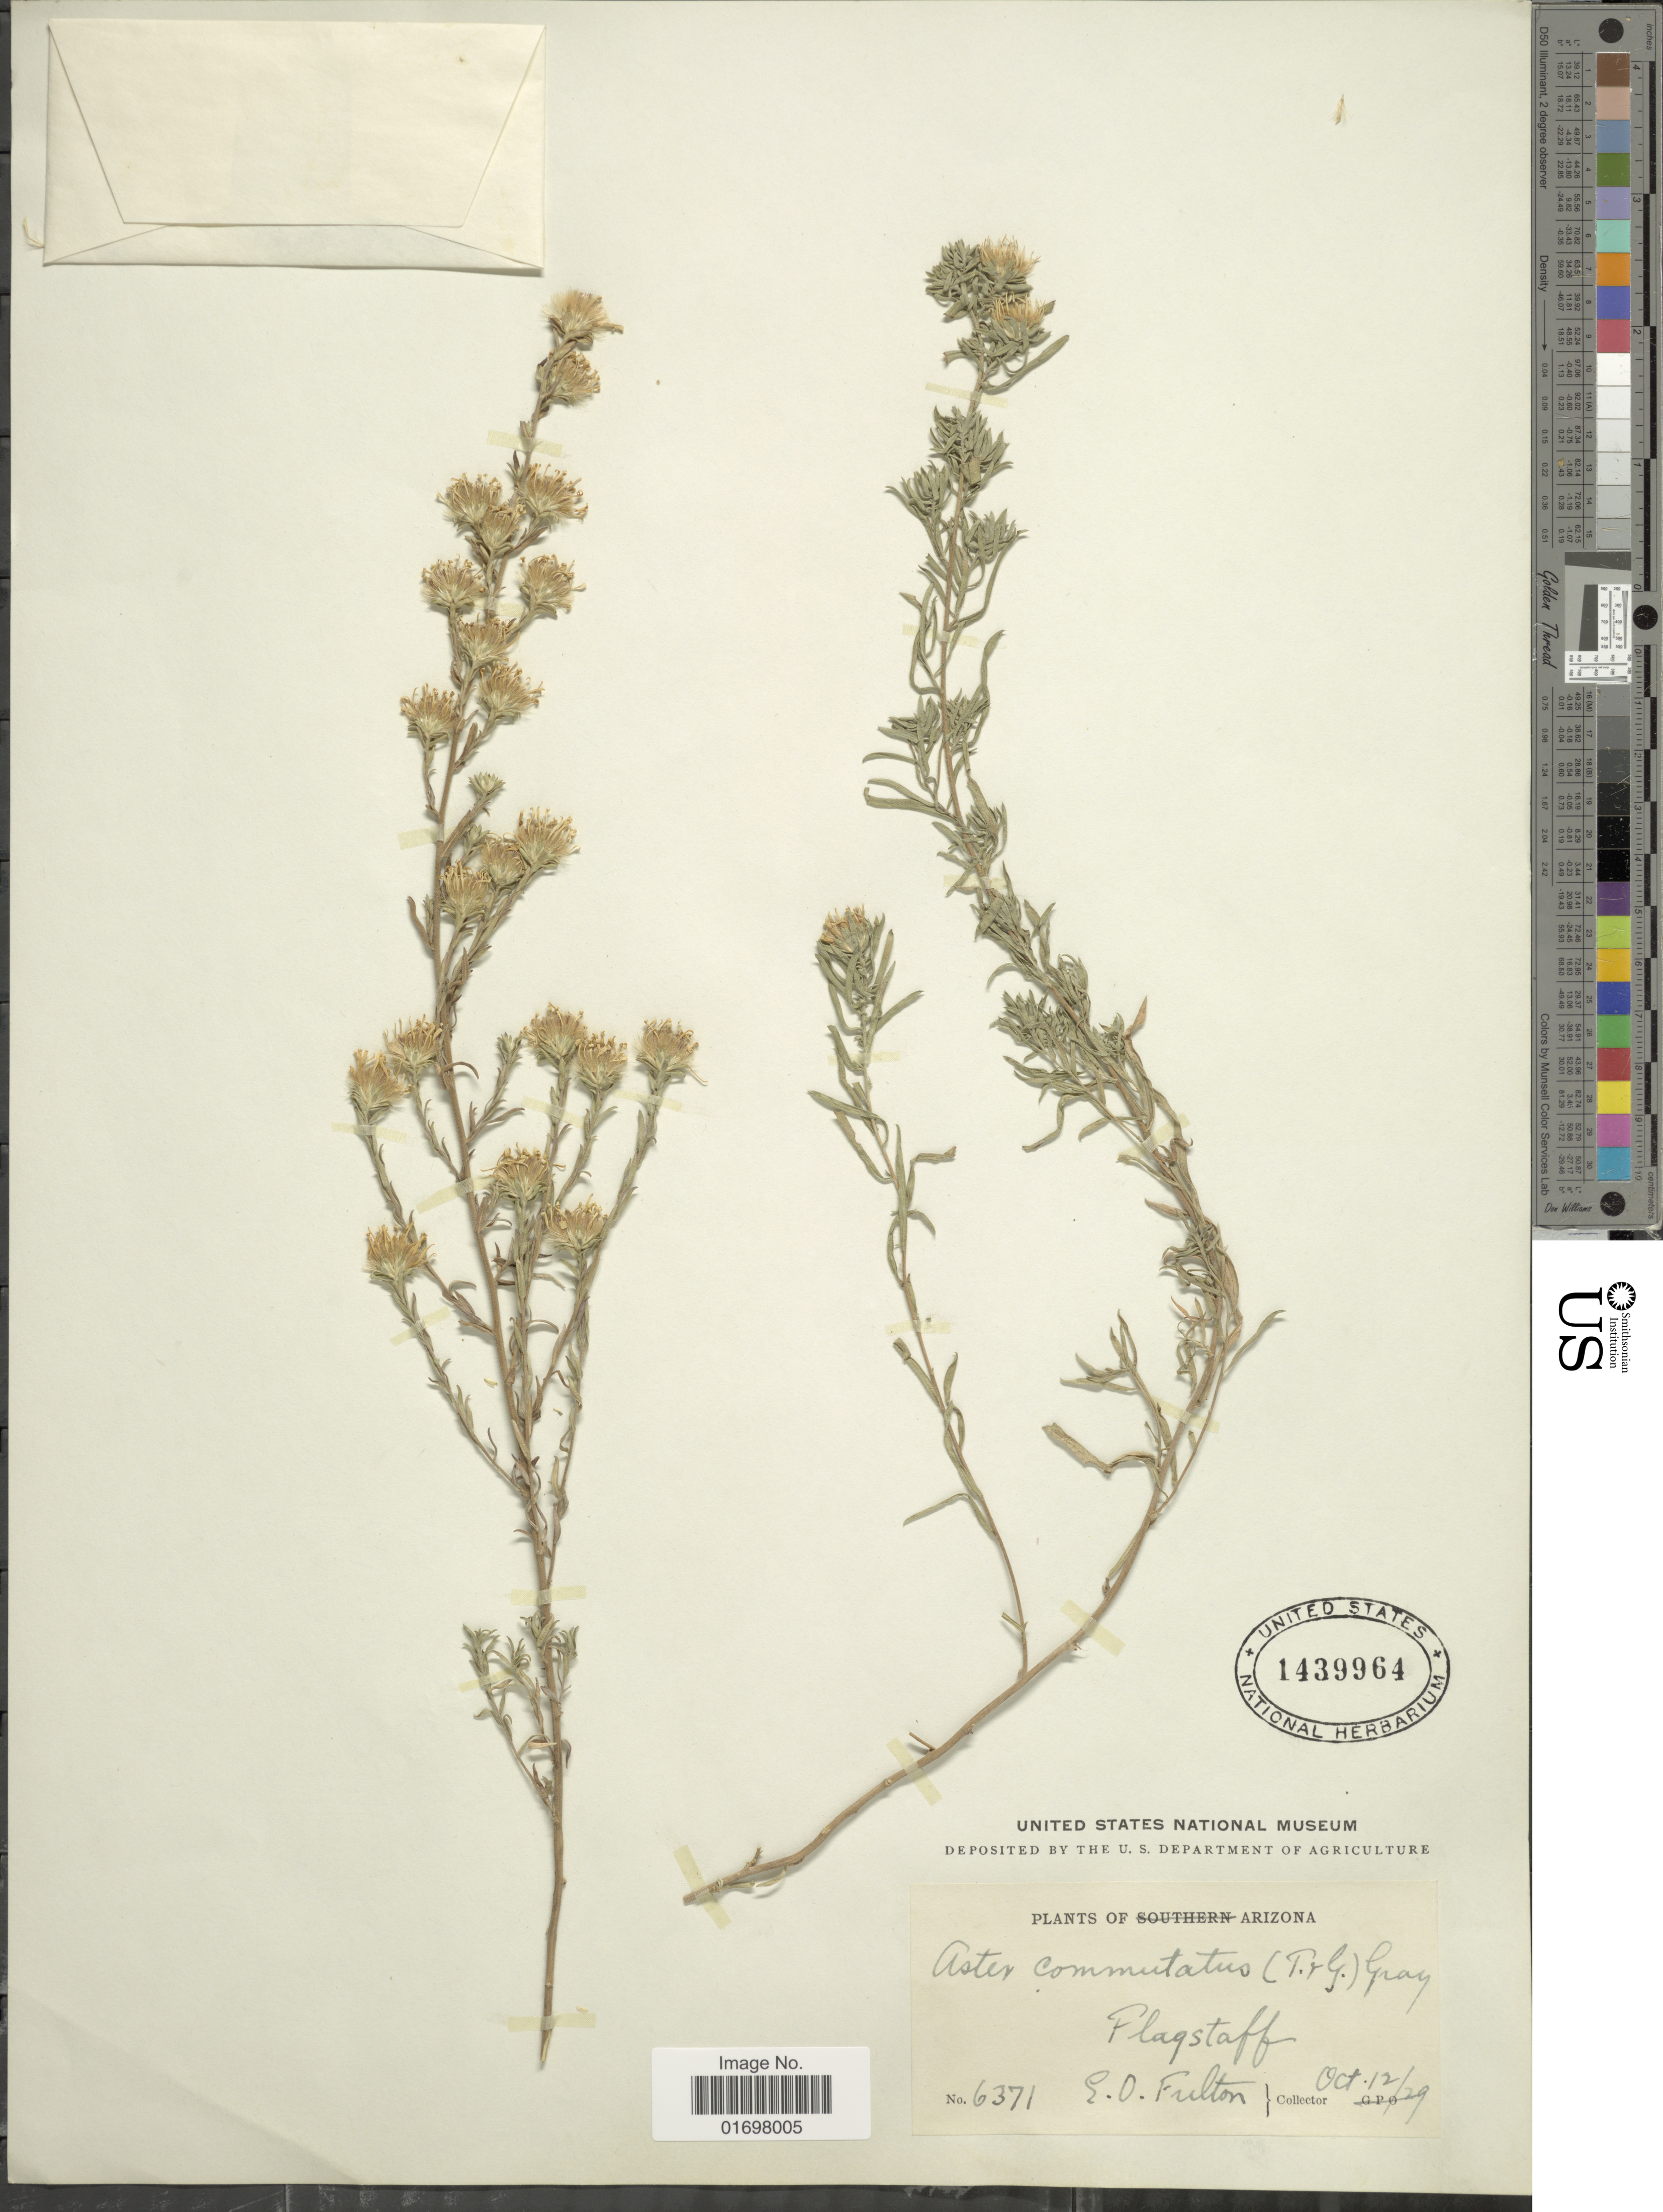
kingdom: Plantae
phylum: Tracheophyta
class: Magnoliopsida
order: Asterales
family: Asteraceae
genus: Symphyotrichum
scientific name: Symphyotrichum falcatum var. commutatum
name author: (Torr. & A. Gray) G.L. Nesom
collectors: E. Fulton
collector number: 6371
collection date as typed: Transcribed d/m/y: 12/10/29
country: United States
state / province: Arizona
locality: Arizona. Flagstaff.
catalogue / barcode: US 1439964